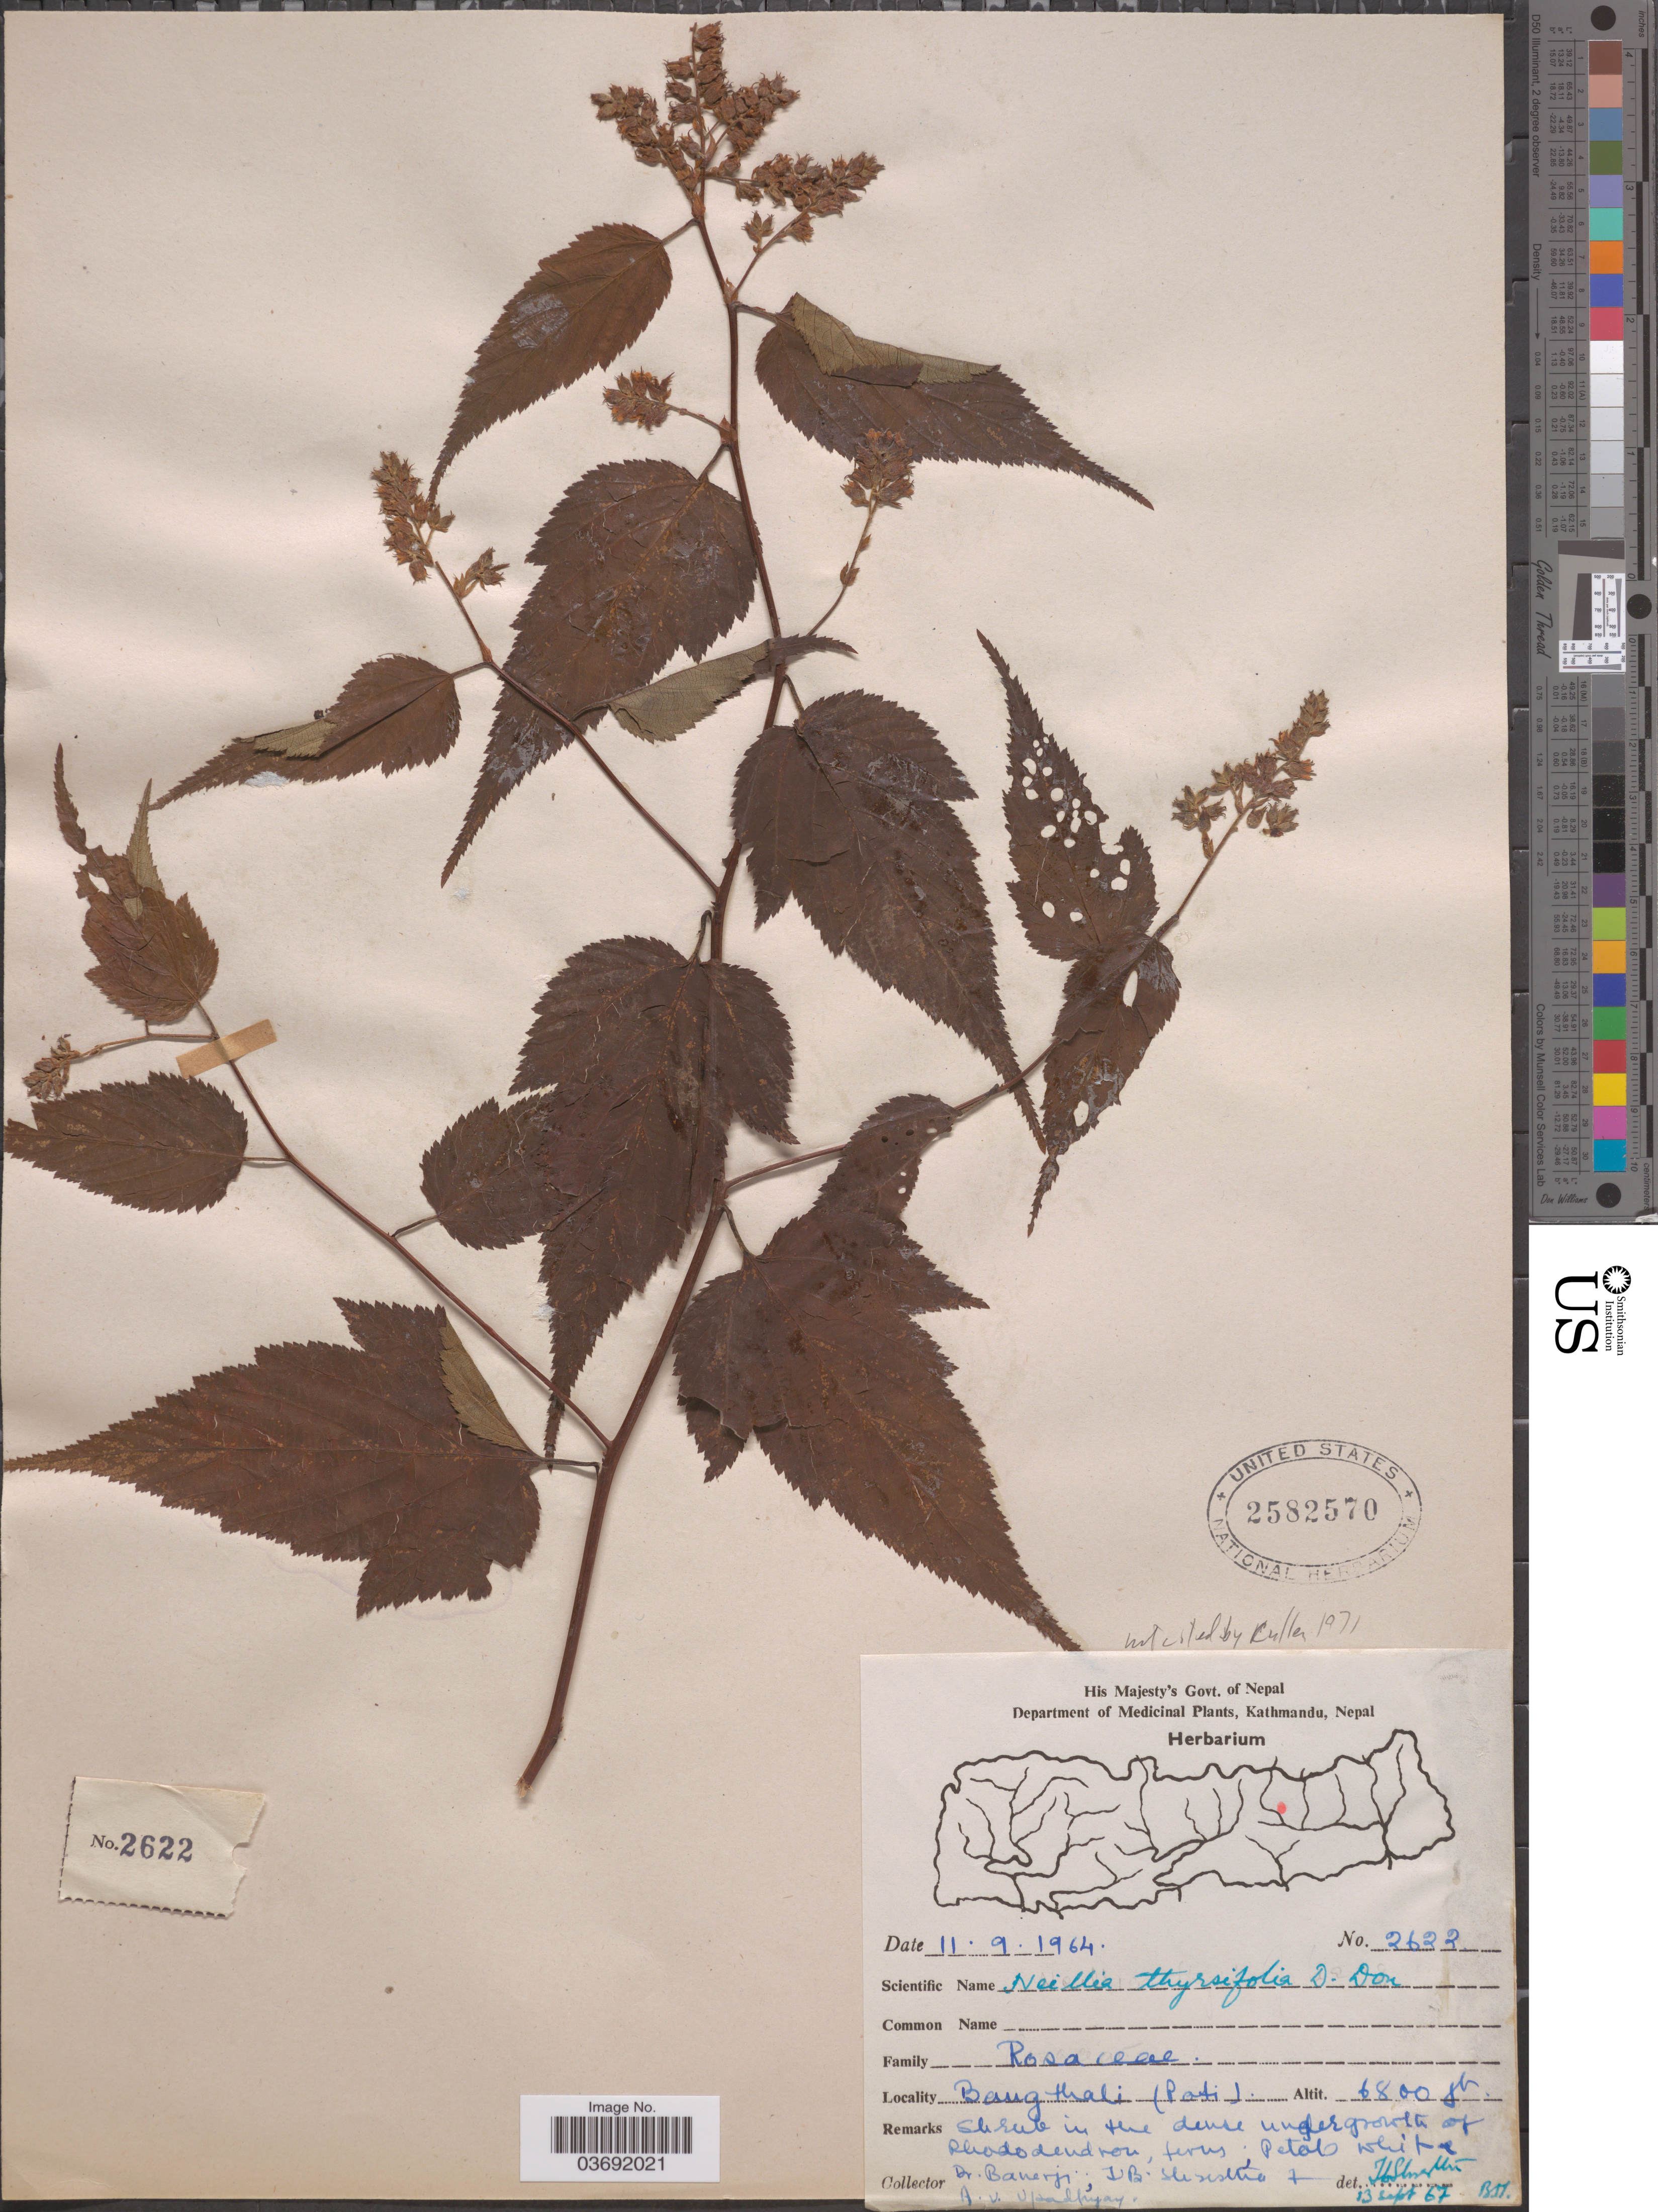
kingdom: Plantae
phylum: Tracheophyta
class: Magnoliopsida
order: Rosales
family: Rosaceae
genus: Neillia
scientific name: Neillia thyrsiflora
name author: D. Don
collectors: -. Banerji, T. B. Shrestha & A. V. Upadhyay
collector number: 2622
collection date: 1964-09-11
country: Nepal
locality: Bangthali [interpreted] (Pati).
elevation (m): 2073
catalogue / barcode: US 2582570